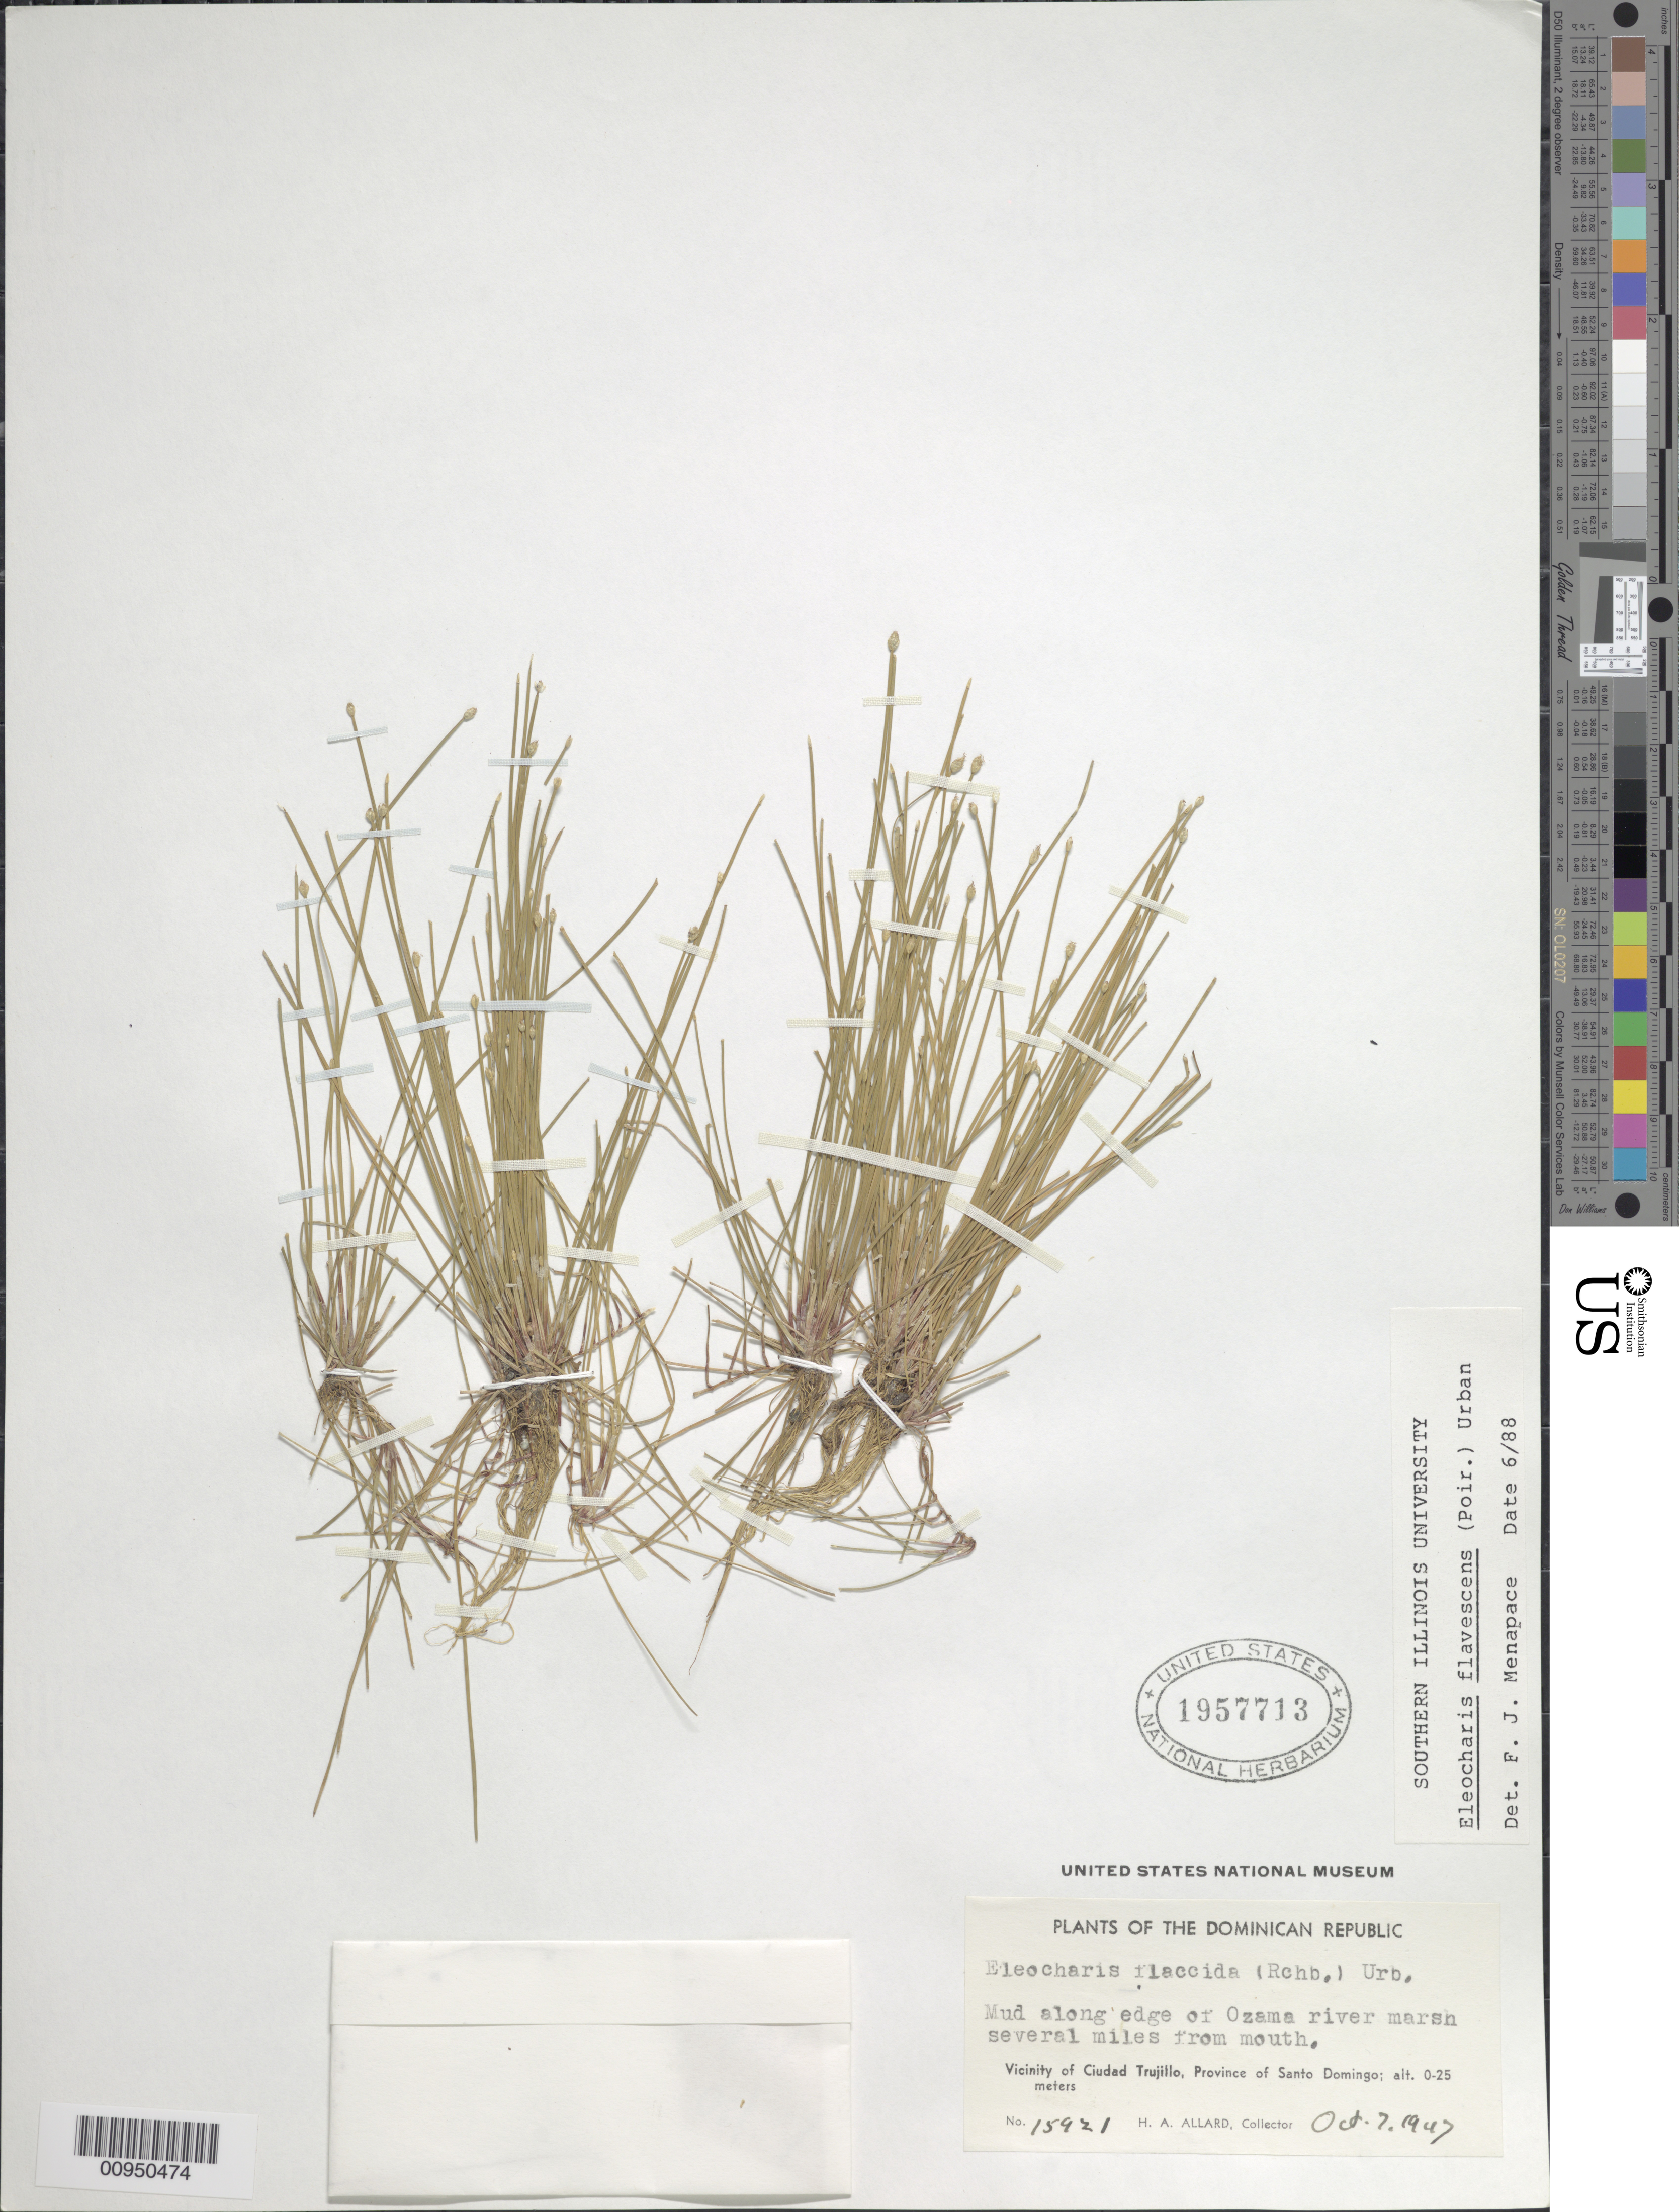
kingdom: Plantae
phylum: Tracheophyta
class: Liliopsida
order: Poales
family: Cyperaceae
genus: Eleocharis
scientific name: Eleocharis flavescens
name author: (Poir.) Urb.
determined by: Menapace, F. J.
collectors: H. A. Allard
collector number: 15921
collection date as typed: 07 Oct 1947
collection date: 1947-10-07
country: Dominican Republic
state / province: Santo Domingo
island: Hispaniola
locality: Vicinity of Ciudad Trujillo, edge of Ozama River marsh several miles above mouth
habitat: Mud along edge of river marsh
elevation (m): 0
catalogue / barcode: US 1957713